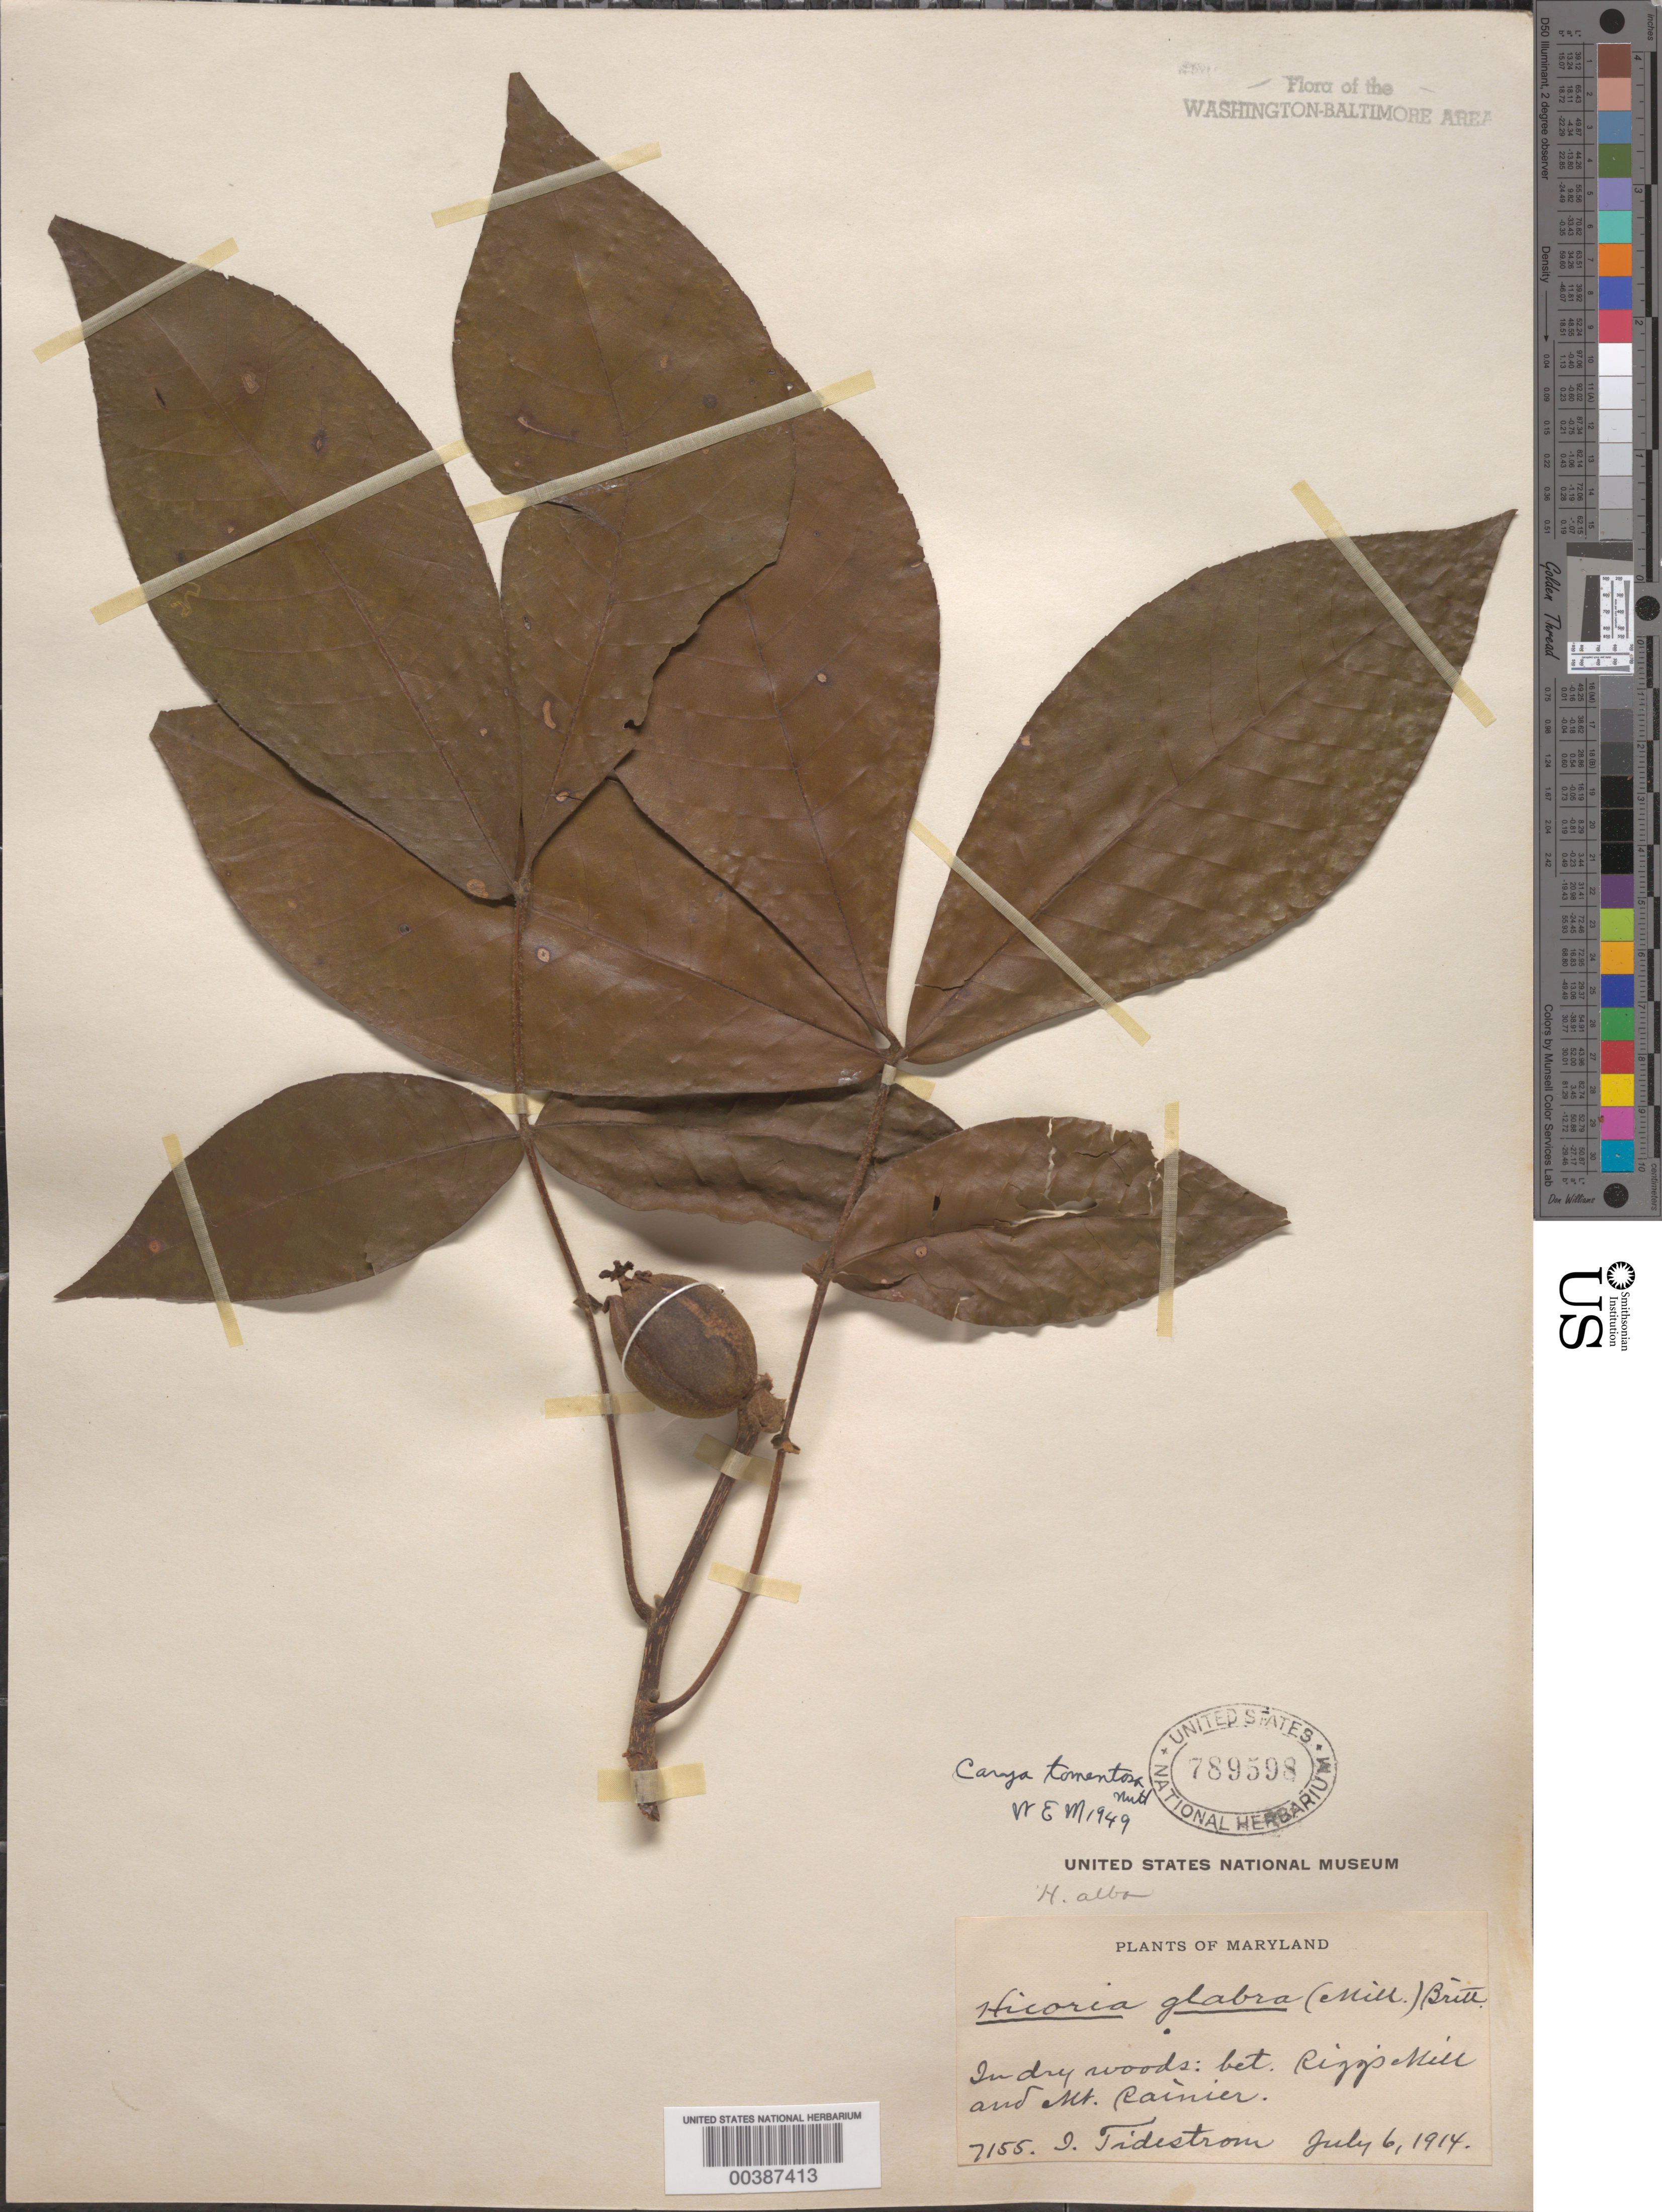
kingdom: Plantae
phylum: Tracheophyta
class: Magnoliopsida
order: Fagales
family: Juglandaceae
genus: Carya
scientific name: Carya tomentosa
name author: (Lam.) Nutt.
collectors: I. F. Tidestrom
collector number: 7155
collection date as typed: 06 Jul 1914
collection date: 1914-07-06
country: United States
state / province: Maryland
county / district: Prince George's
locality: Between Riggs Mill and Mount Rainier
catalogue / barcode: US 789598